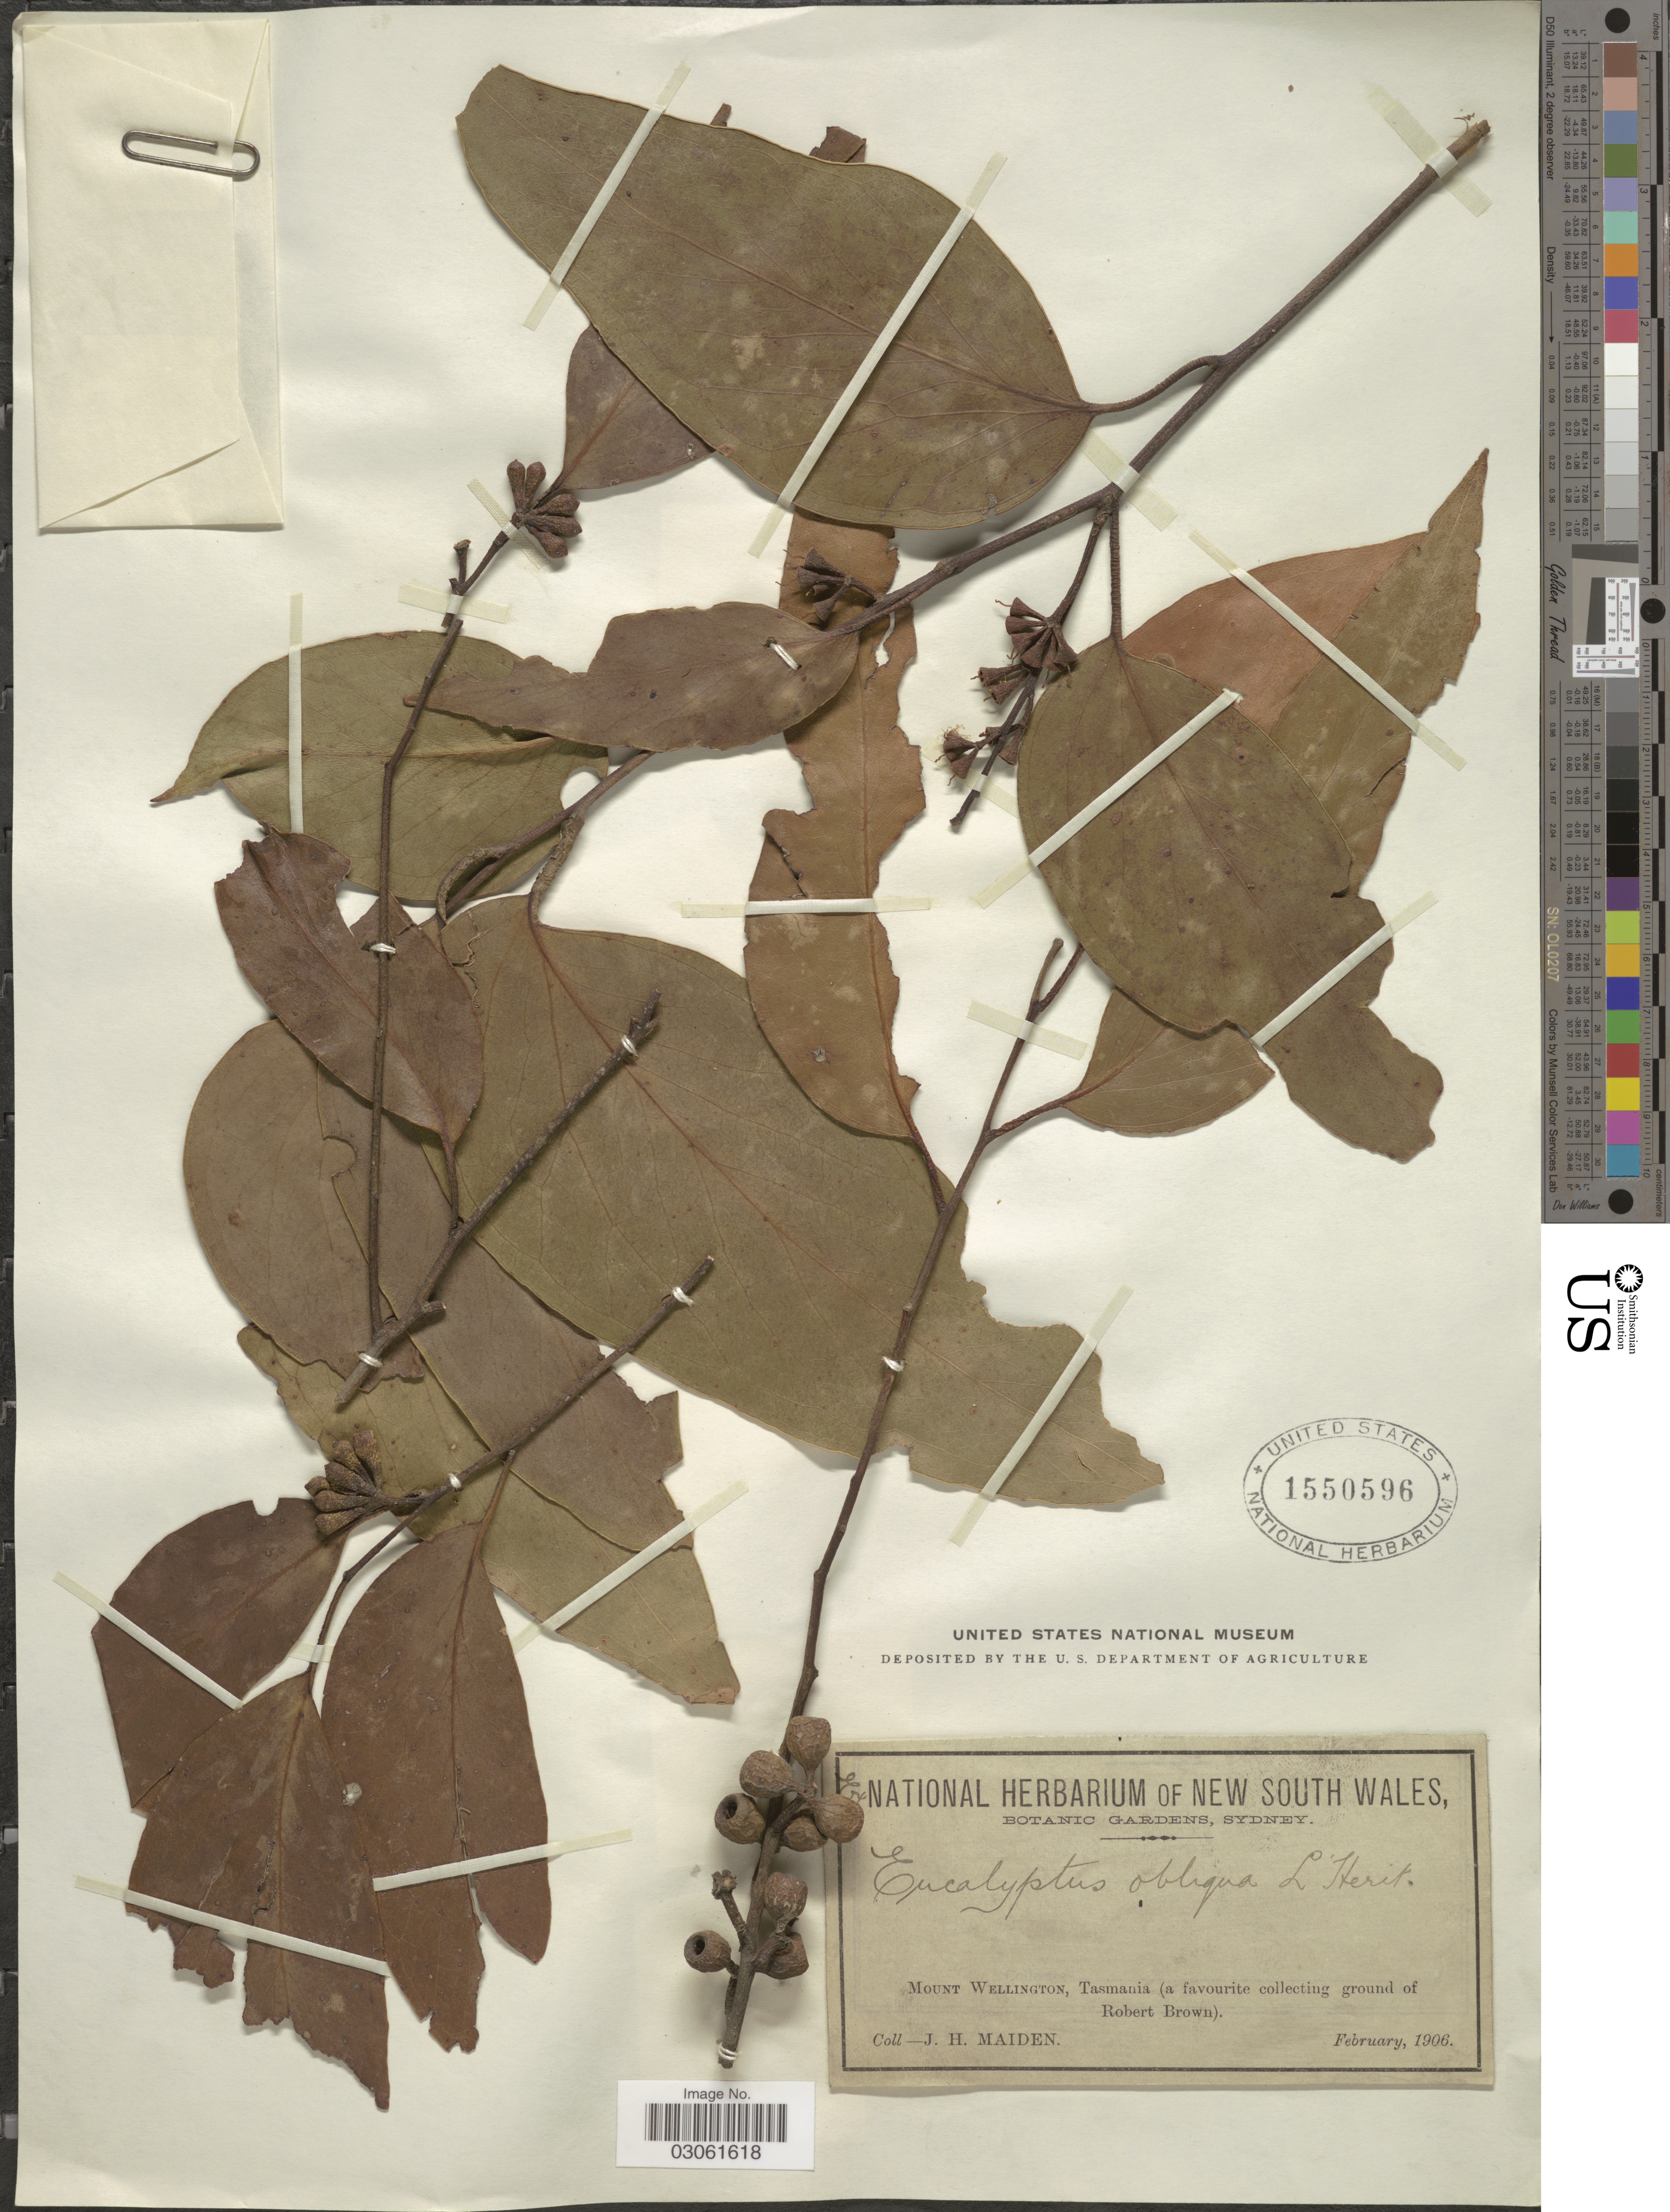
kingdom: Plantae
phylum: Tracheophyta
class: Magnoliopsida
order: Myrtales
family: Myrtaceae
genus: Eucalyptus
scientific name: Eucalyptus obliqua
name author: L'Hér.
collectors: J. Maiden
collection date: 1906-02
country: Australia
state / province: Tasmania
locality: Mount Wellington, Tasmania (a favourite collecting ground of Robert Brown).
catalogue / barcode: US 1550596